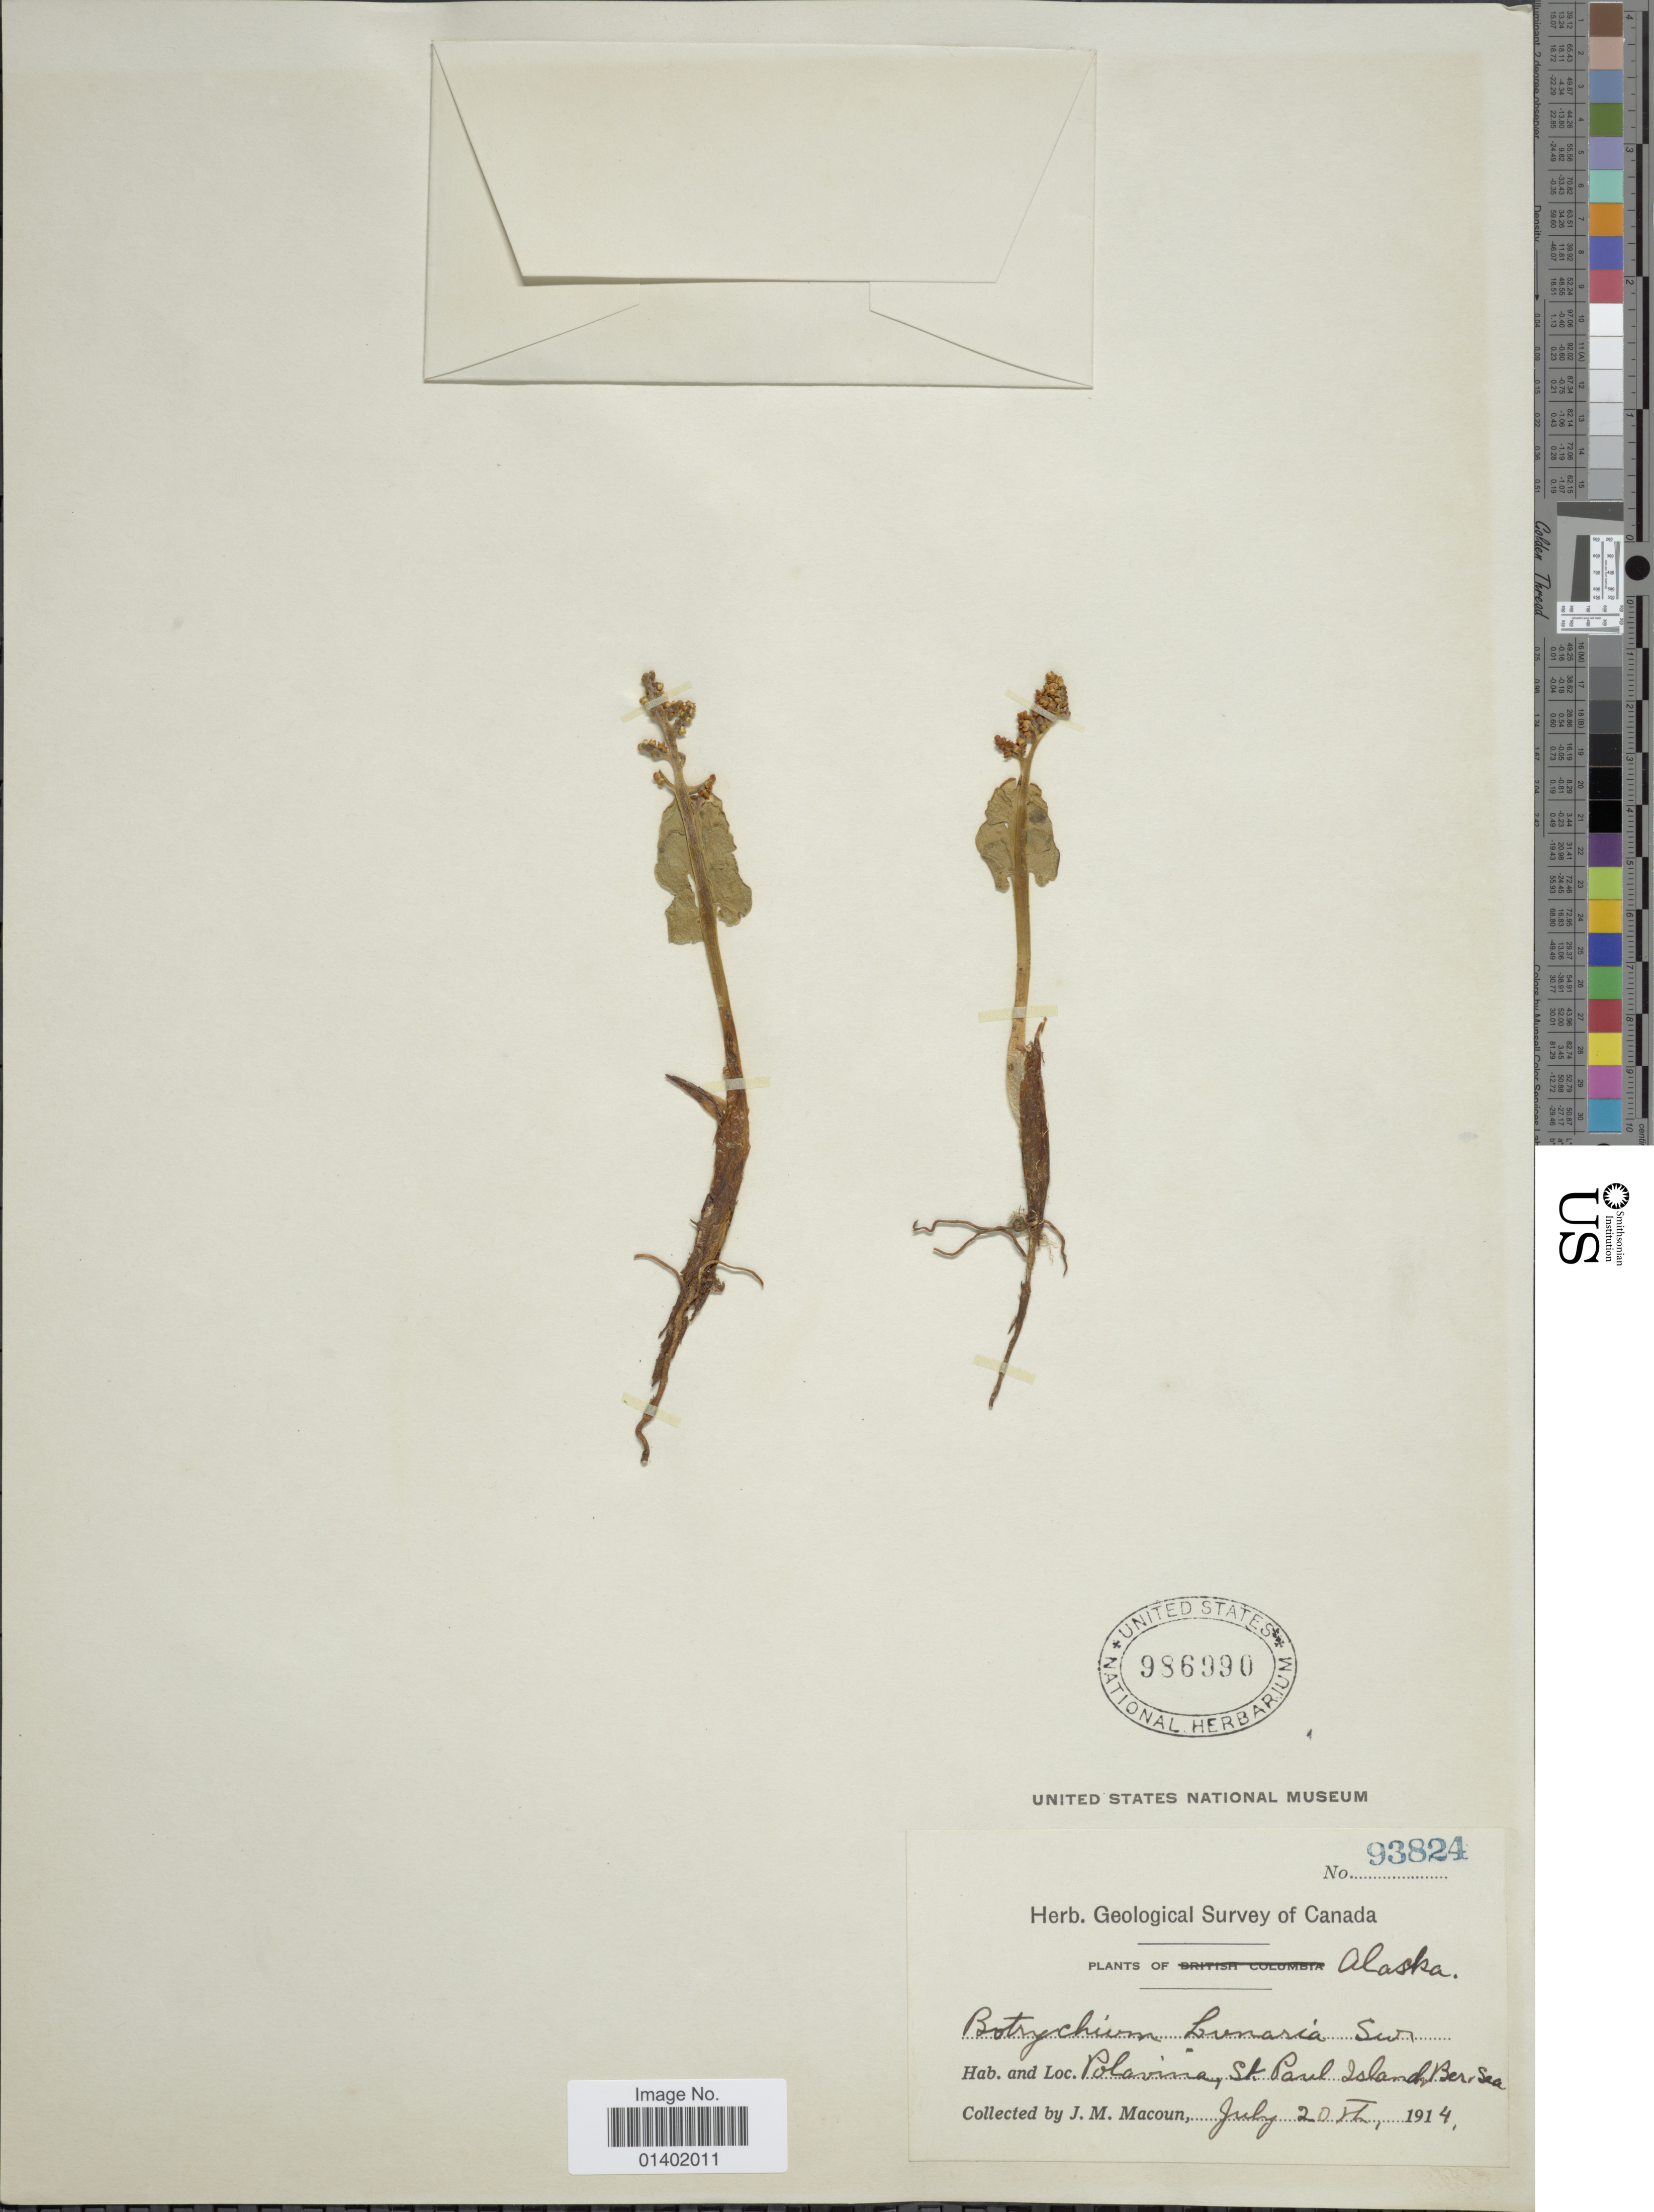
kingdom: Plantae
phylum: Tracheophyta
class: Polypodiopsida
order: Ophioglossales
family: Ophioglossaceae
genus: Botrychium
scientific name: Botrychium lunaria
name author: (L.) Sw.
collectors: J. M. Macoun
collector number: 93824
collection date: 1914-07-20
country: United States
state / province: Alaska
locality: Polavine, St. Paul Island, Ber Sea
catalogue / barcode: US 986990